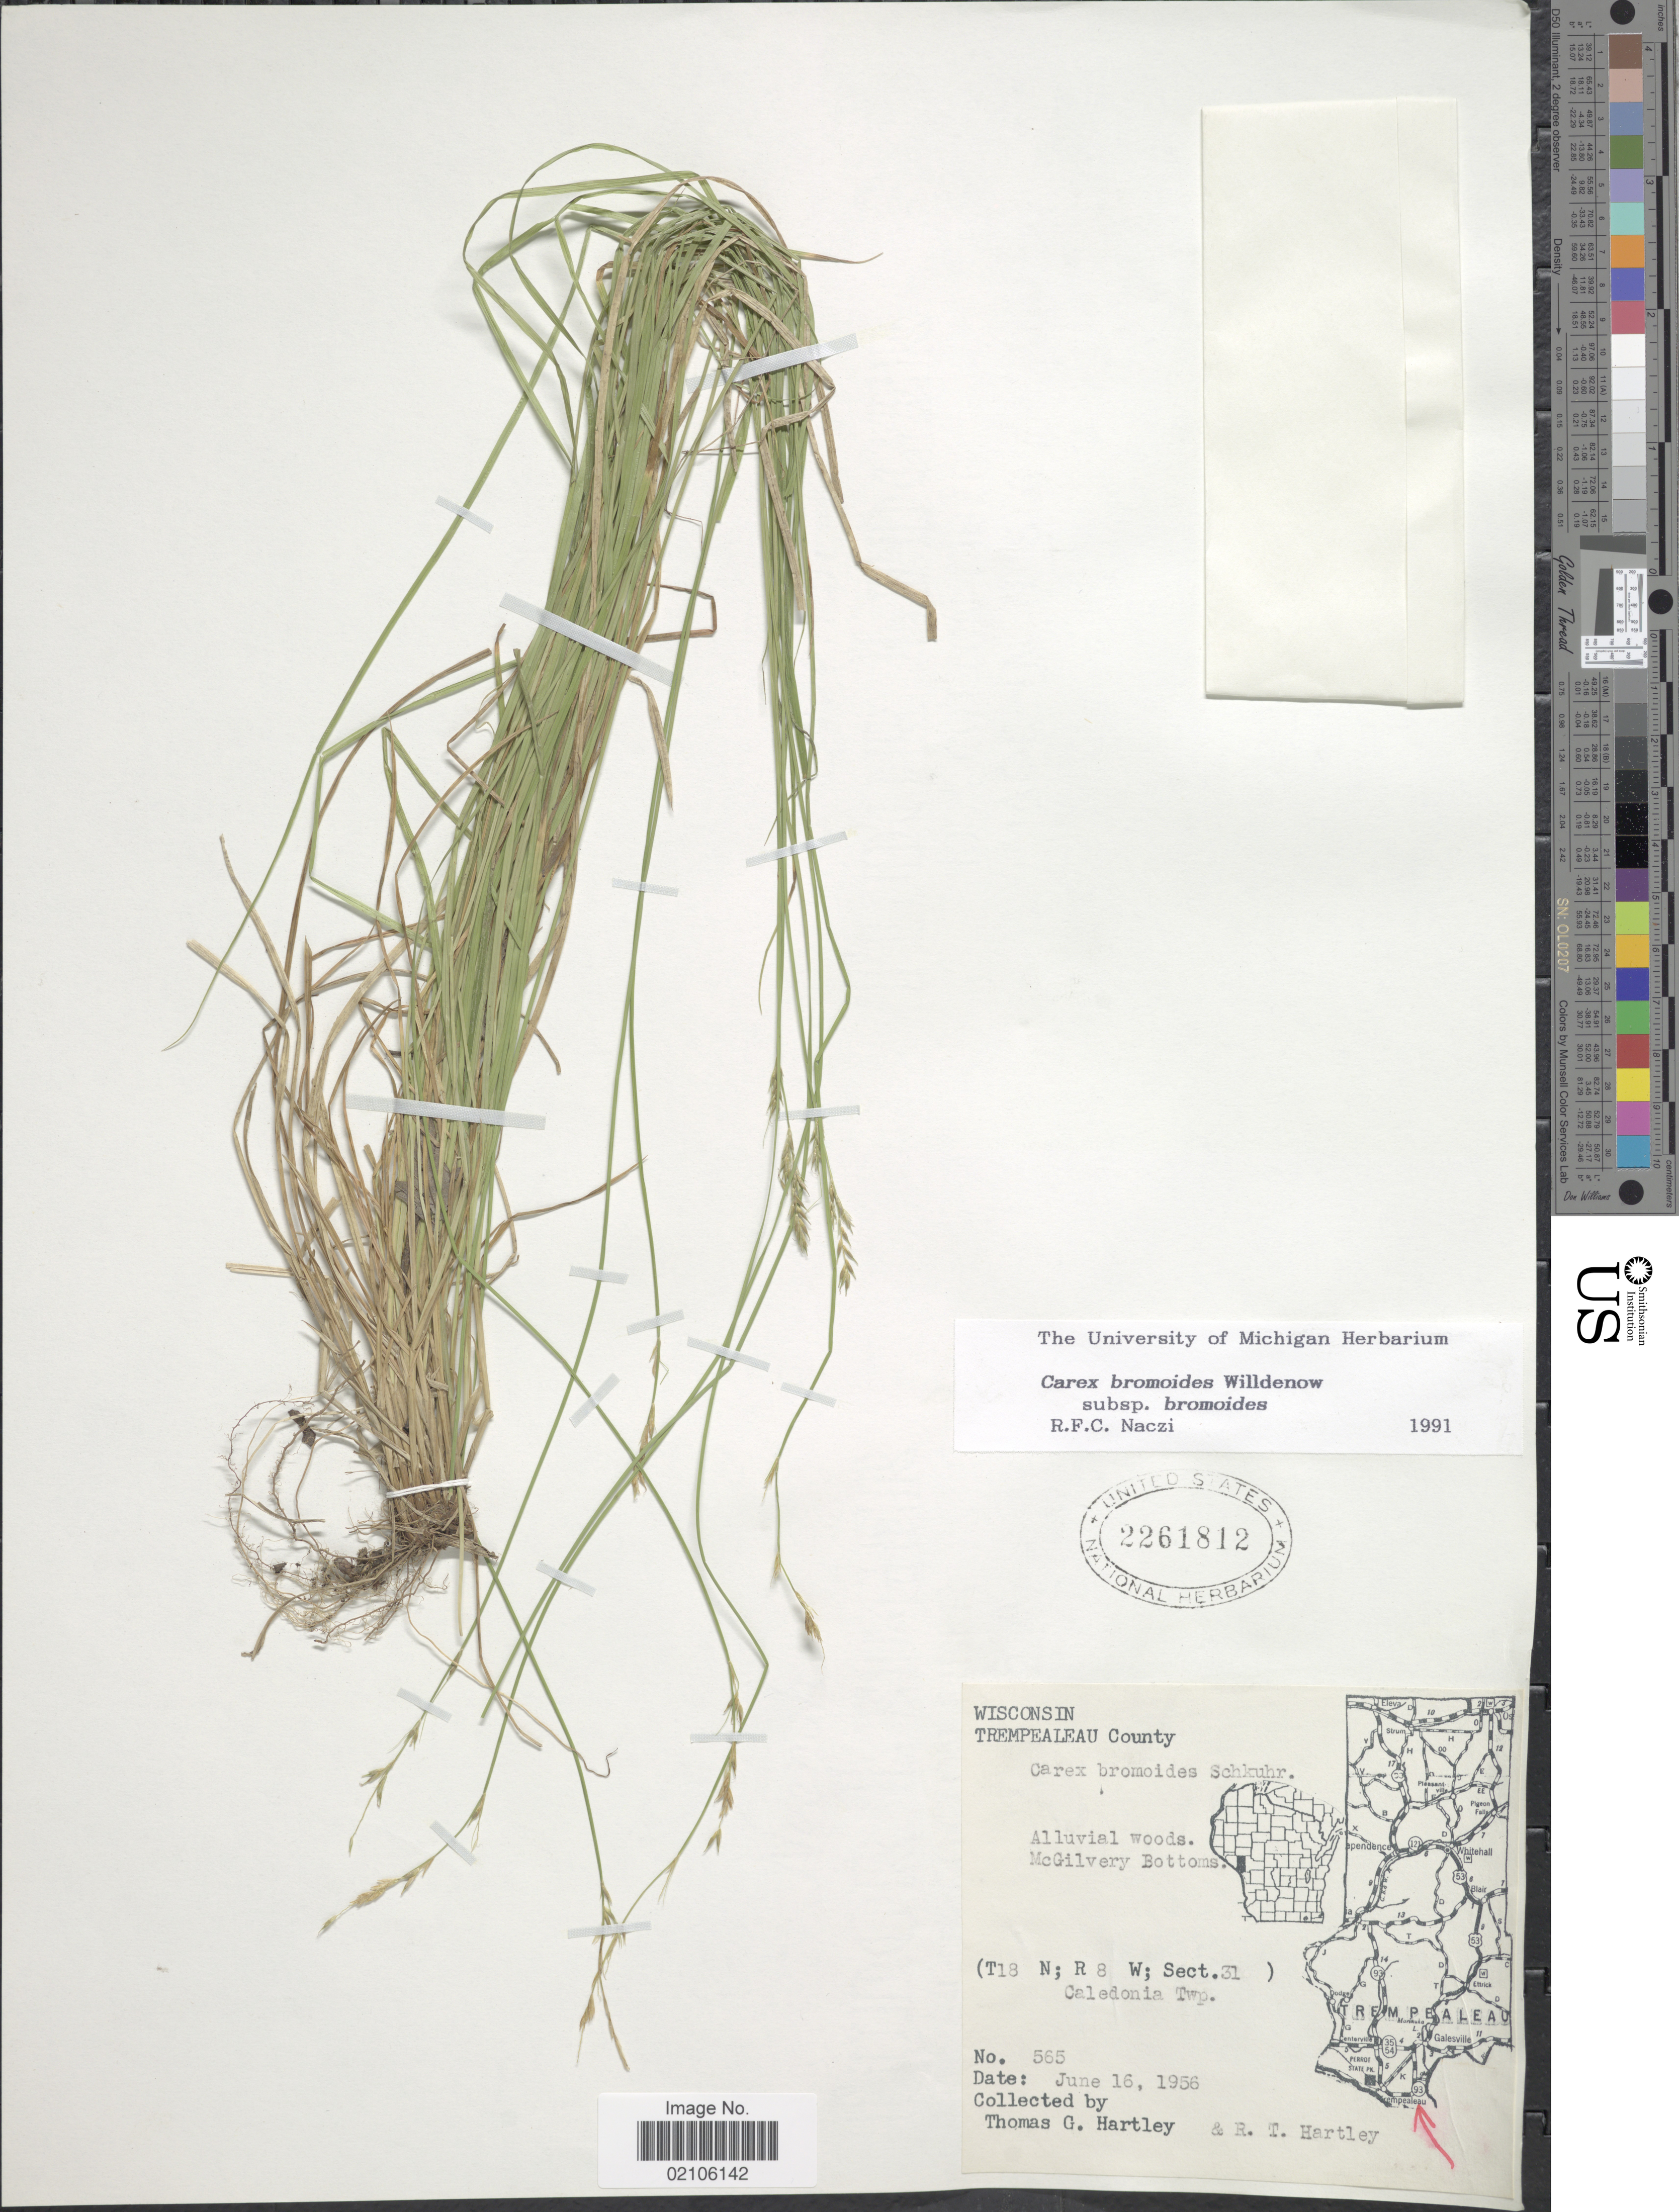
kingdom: Plantae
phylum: Tracheophyta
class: Liliopsida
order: Poales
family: Cyperaceae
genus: Carex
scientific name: Carex bromoides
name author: Willd.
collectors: T. G. Hartley & R. T. Hartley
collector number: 565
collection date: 1956-06-16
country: United States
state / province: Wisconsin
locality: Trempealeau County, alluvial woods, McGilvery Bottoms (T18 N; R8 W; Sect. 31) Caledonia Twp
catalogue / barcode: US 2261812